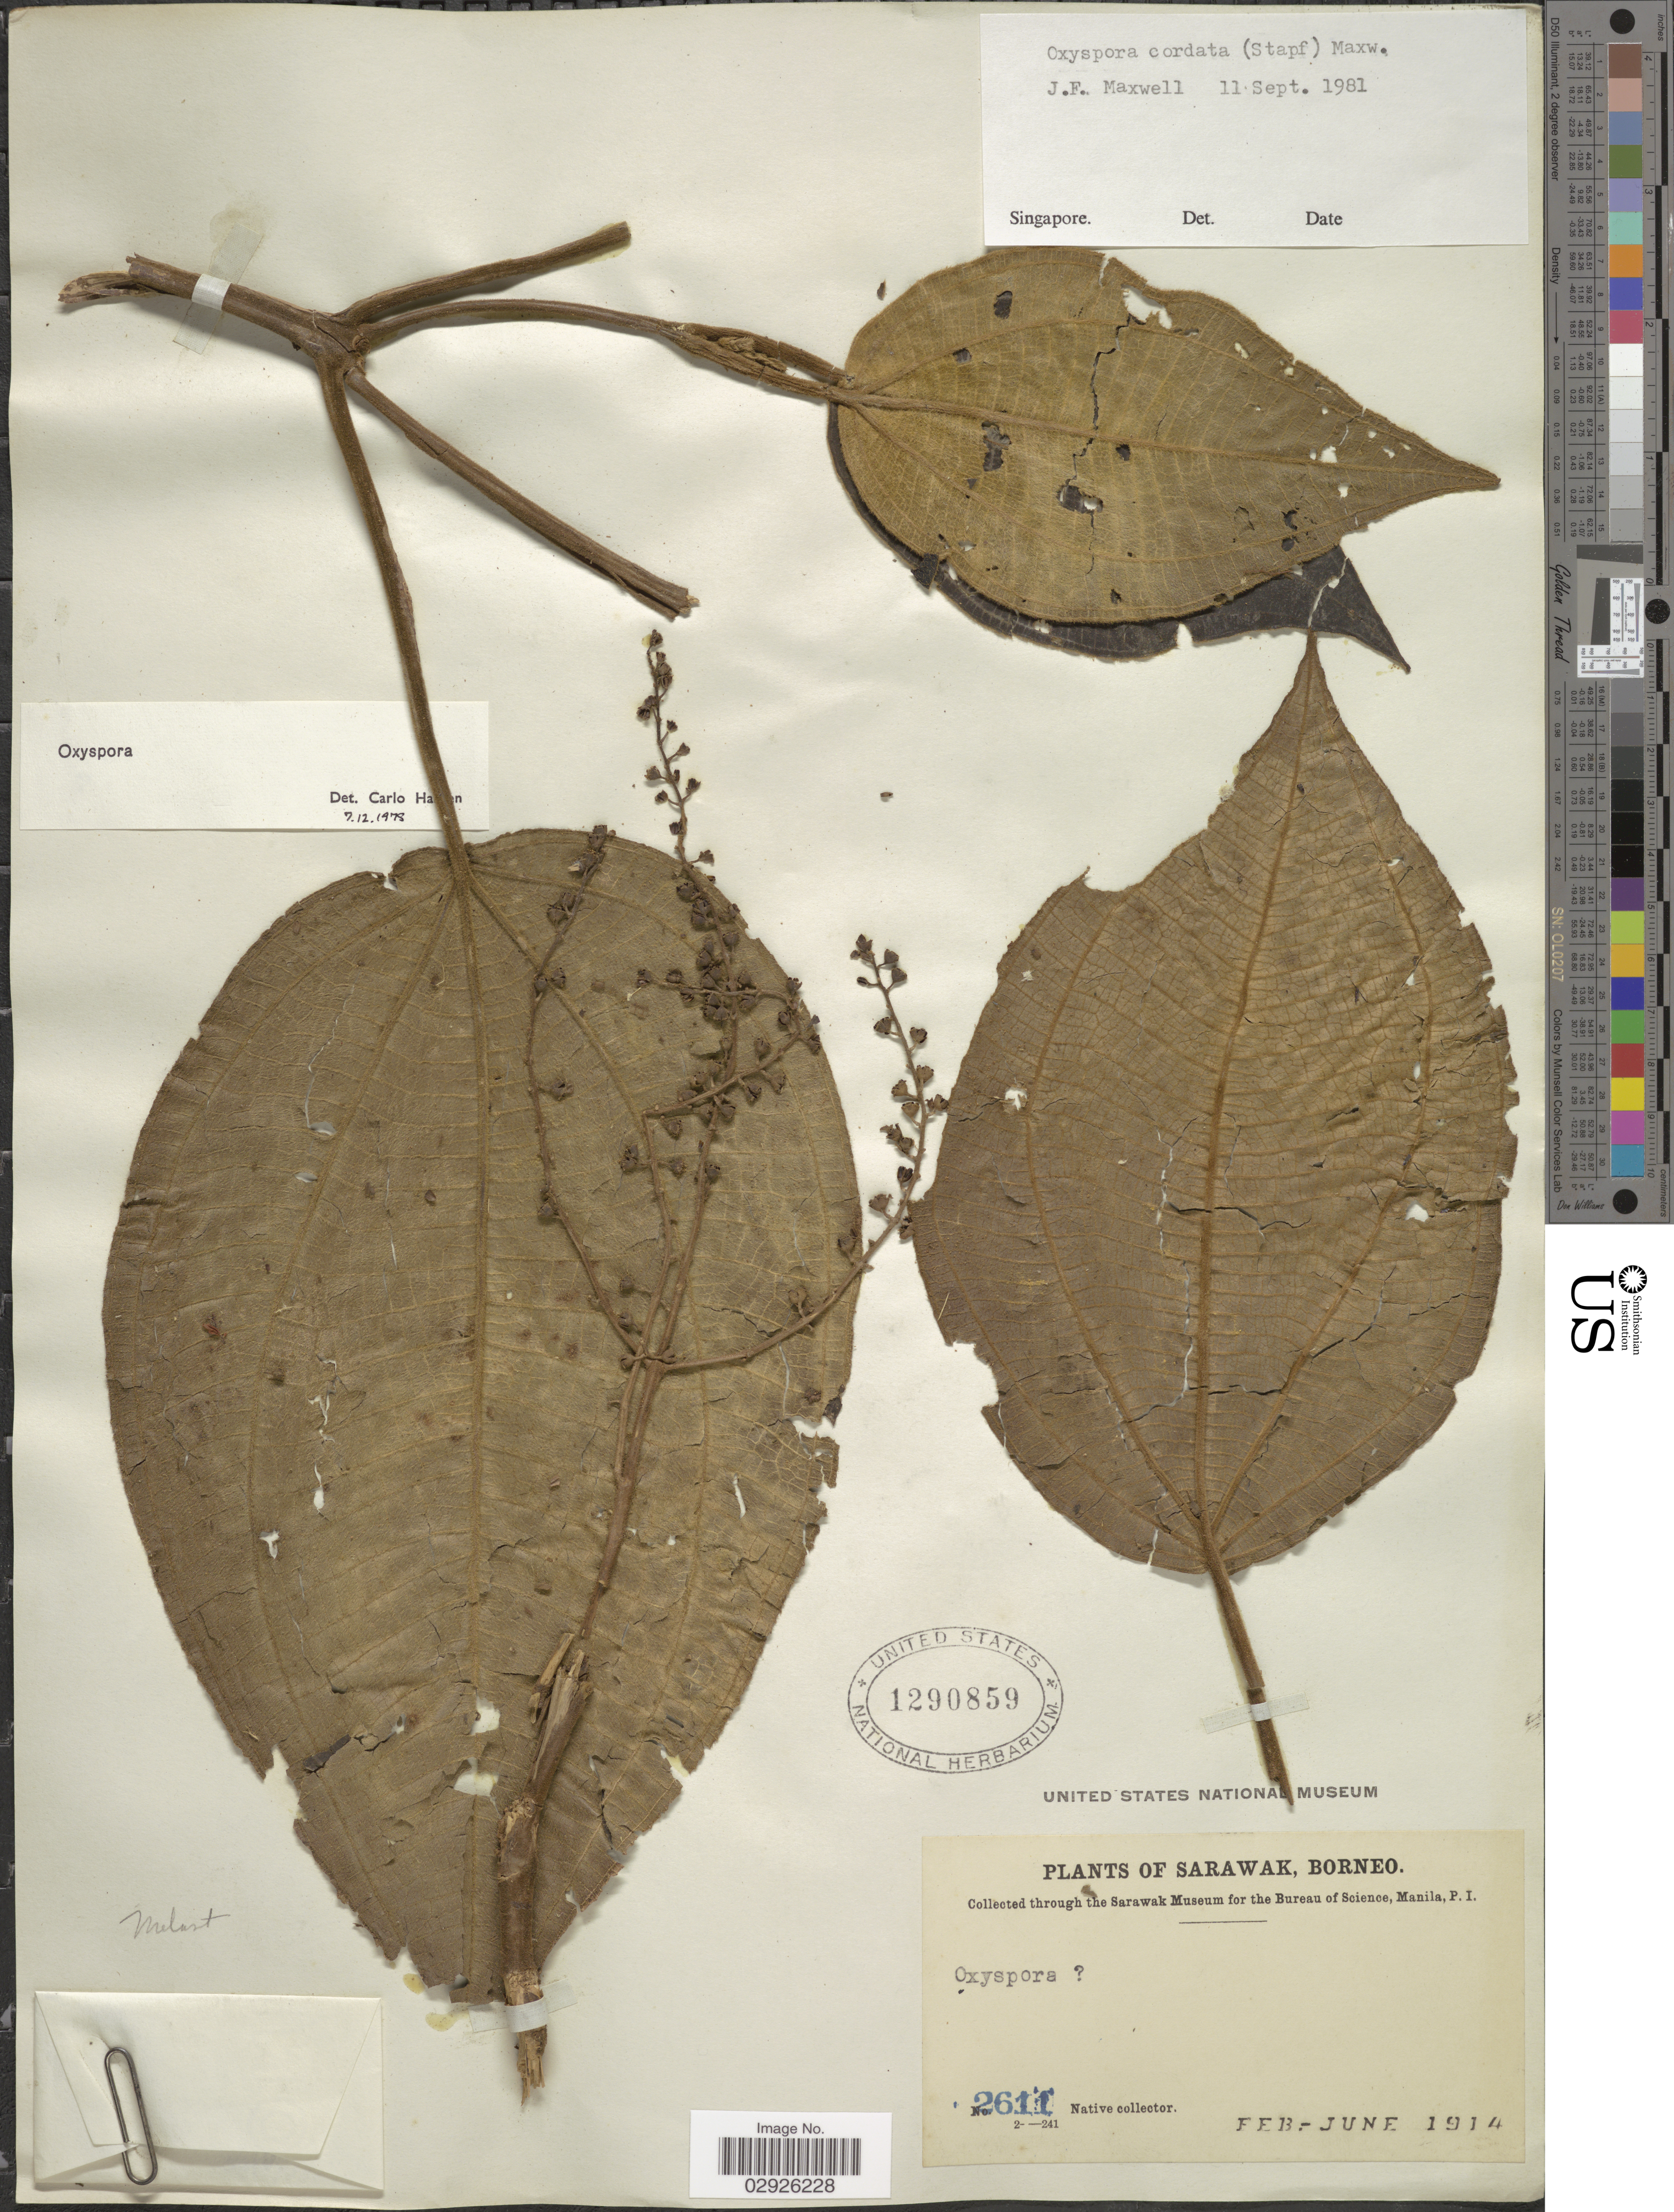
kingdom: Plantae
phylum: Tracheophyta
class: Magnoliopsida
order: Myrtales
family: Melastomataceae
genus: Oxyspora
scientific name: Oxyspora cordata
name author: (Stapf) Hansen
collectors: Native collector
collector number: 2611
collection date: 1914-02/1914-06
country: Malaysia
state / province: Sarawak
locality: Borneo.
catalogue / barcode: US 1290859